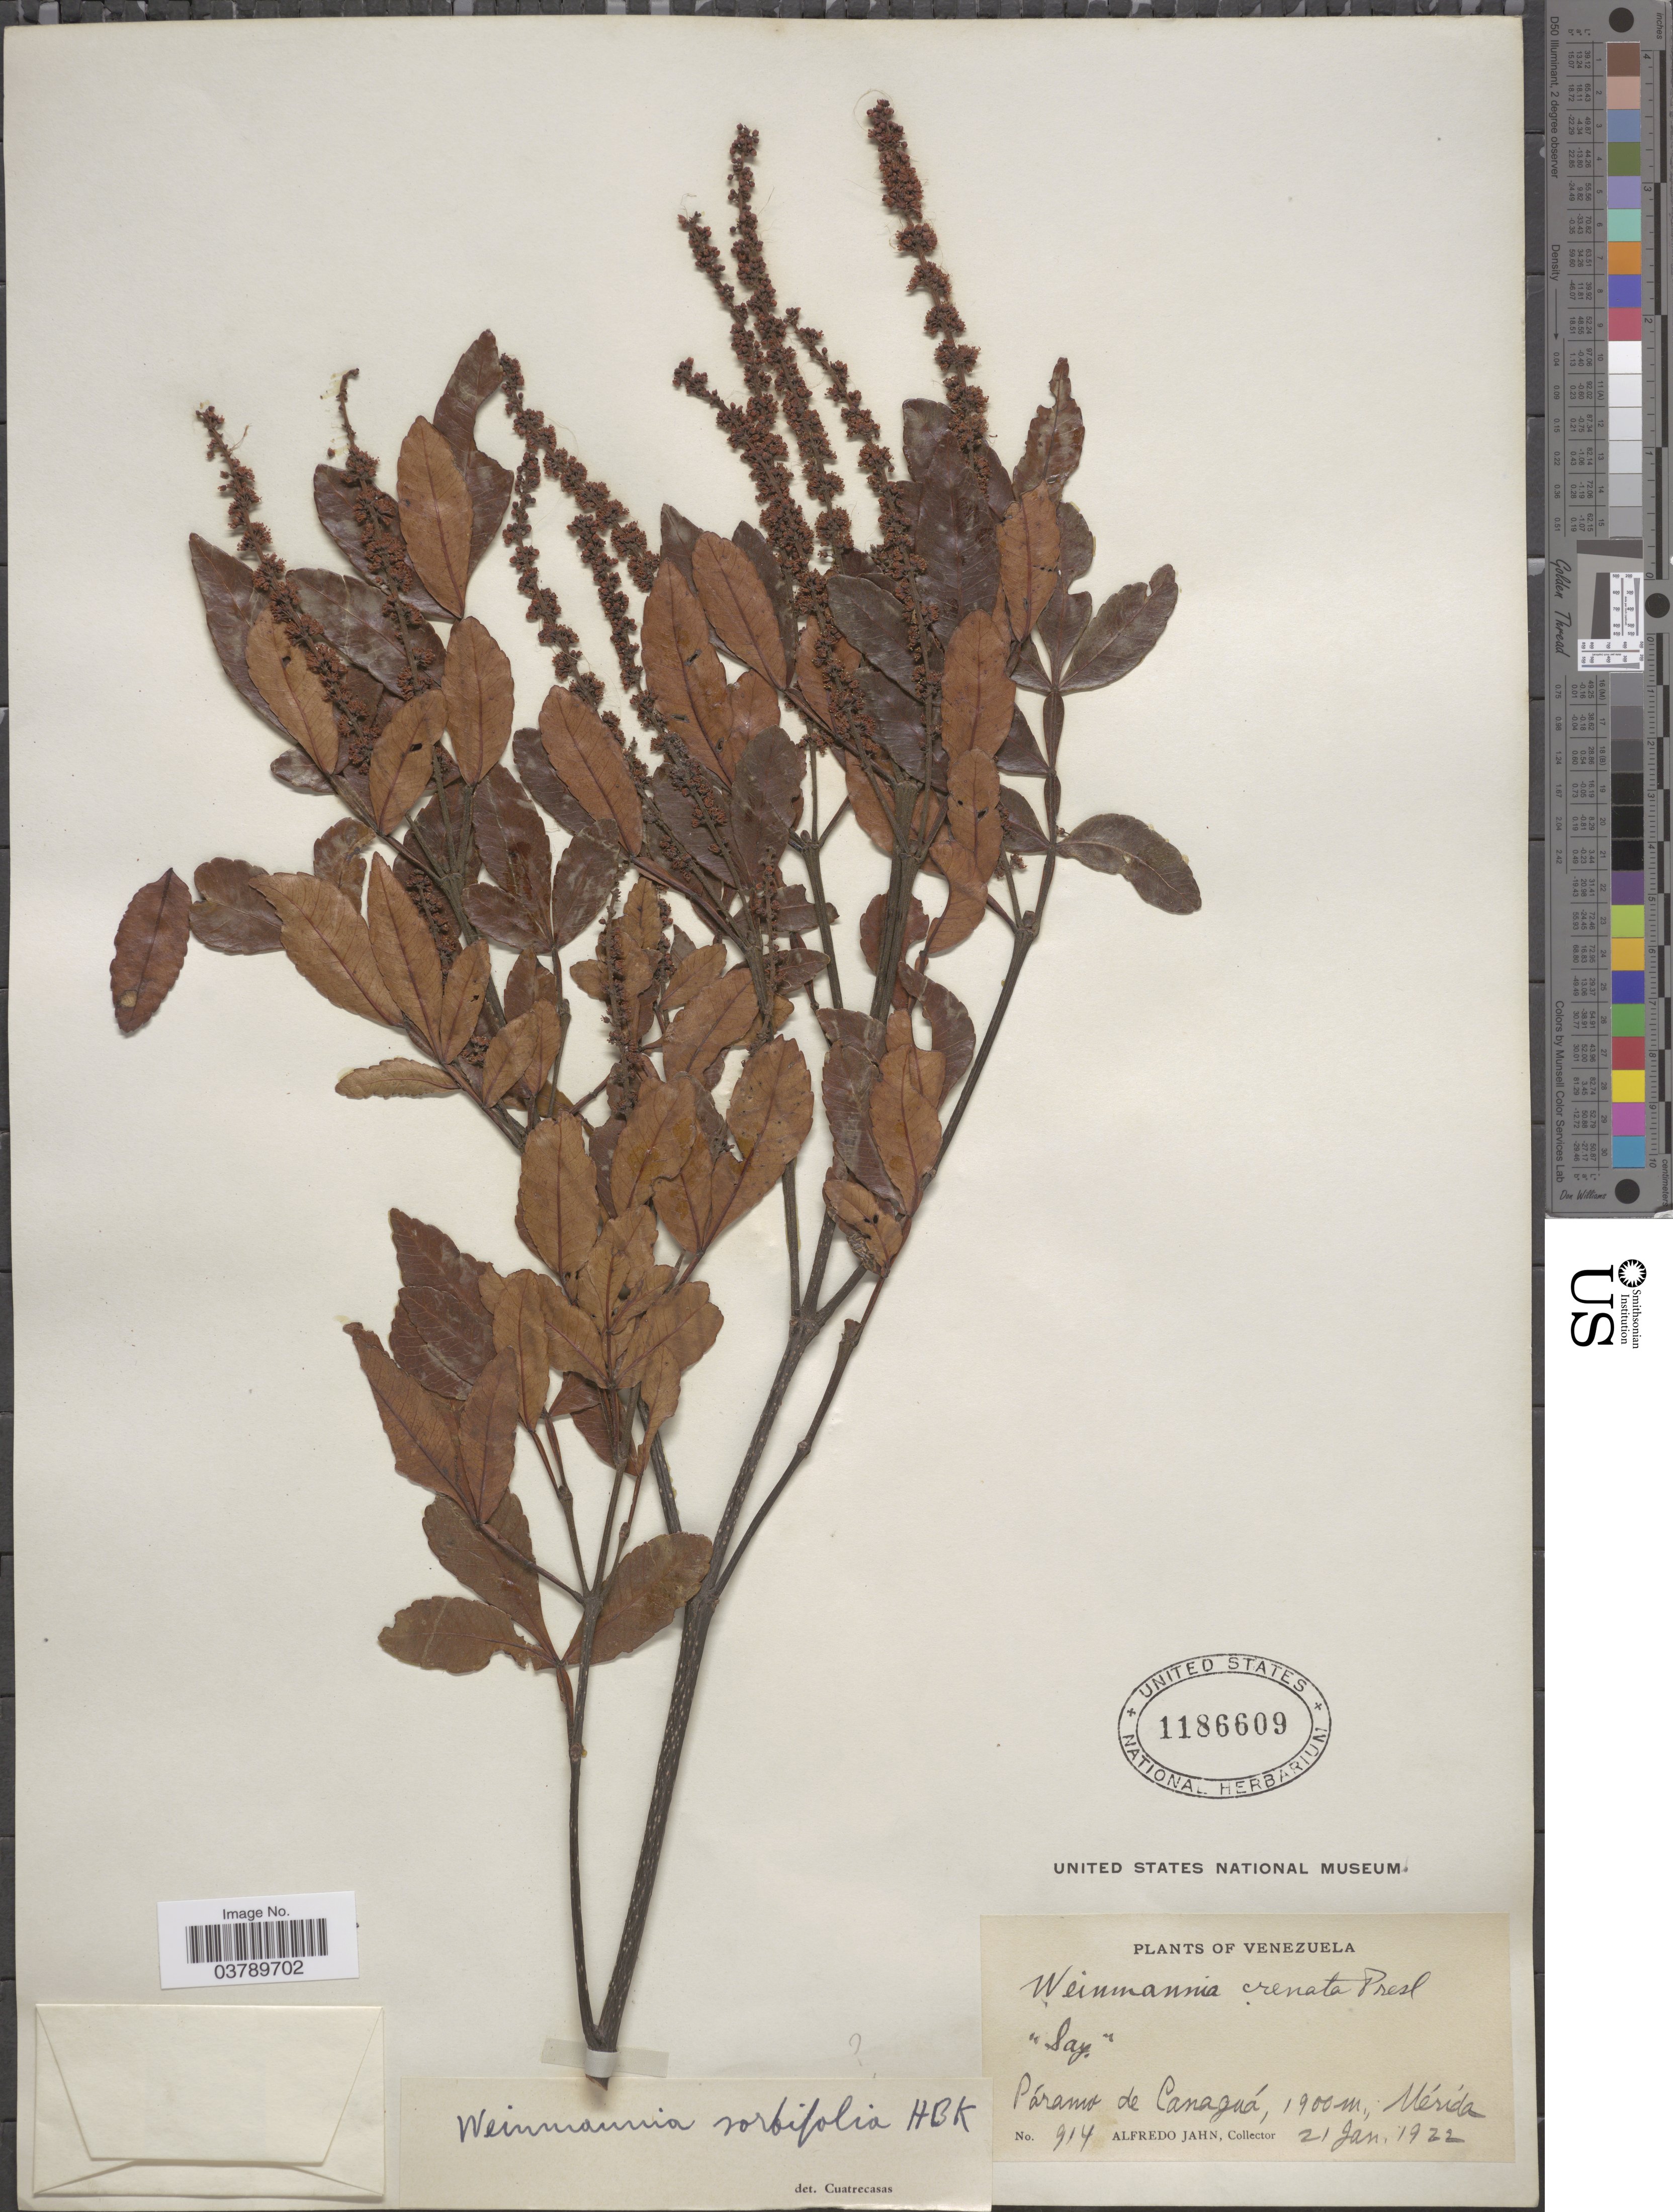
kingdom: Plantae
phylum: Tracheophyta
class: Magnoliopsida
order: Oxalidales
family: Cunoniaceae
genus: Weinmannia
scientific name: Weinmannia sorbifolia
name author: Kunth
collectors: A. Jahn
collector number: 914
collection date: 1922-01-21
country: Venezuela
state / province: Merida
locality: Páramo de Canaguá.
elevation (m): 1900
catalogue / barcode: US 1186609